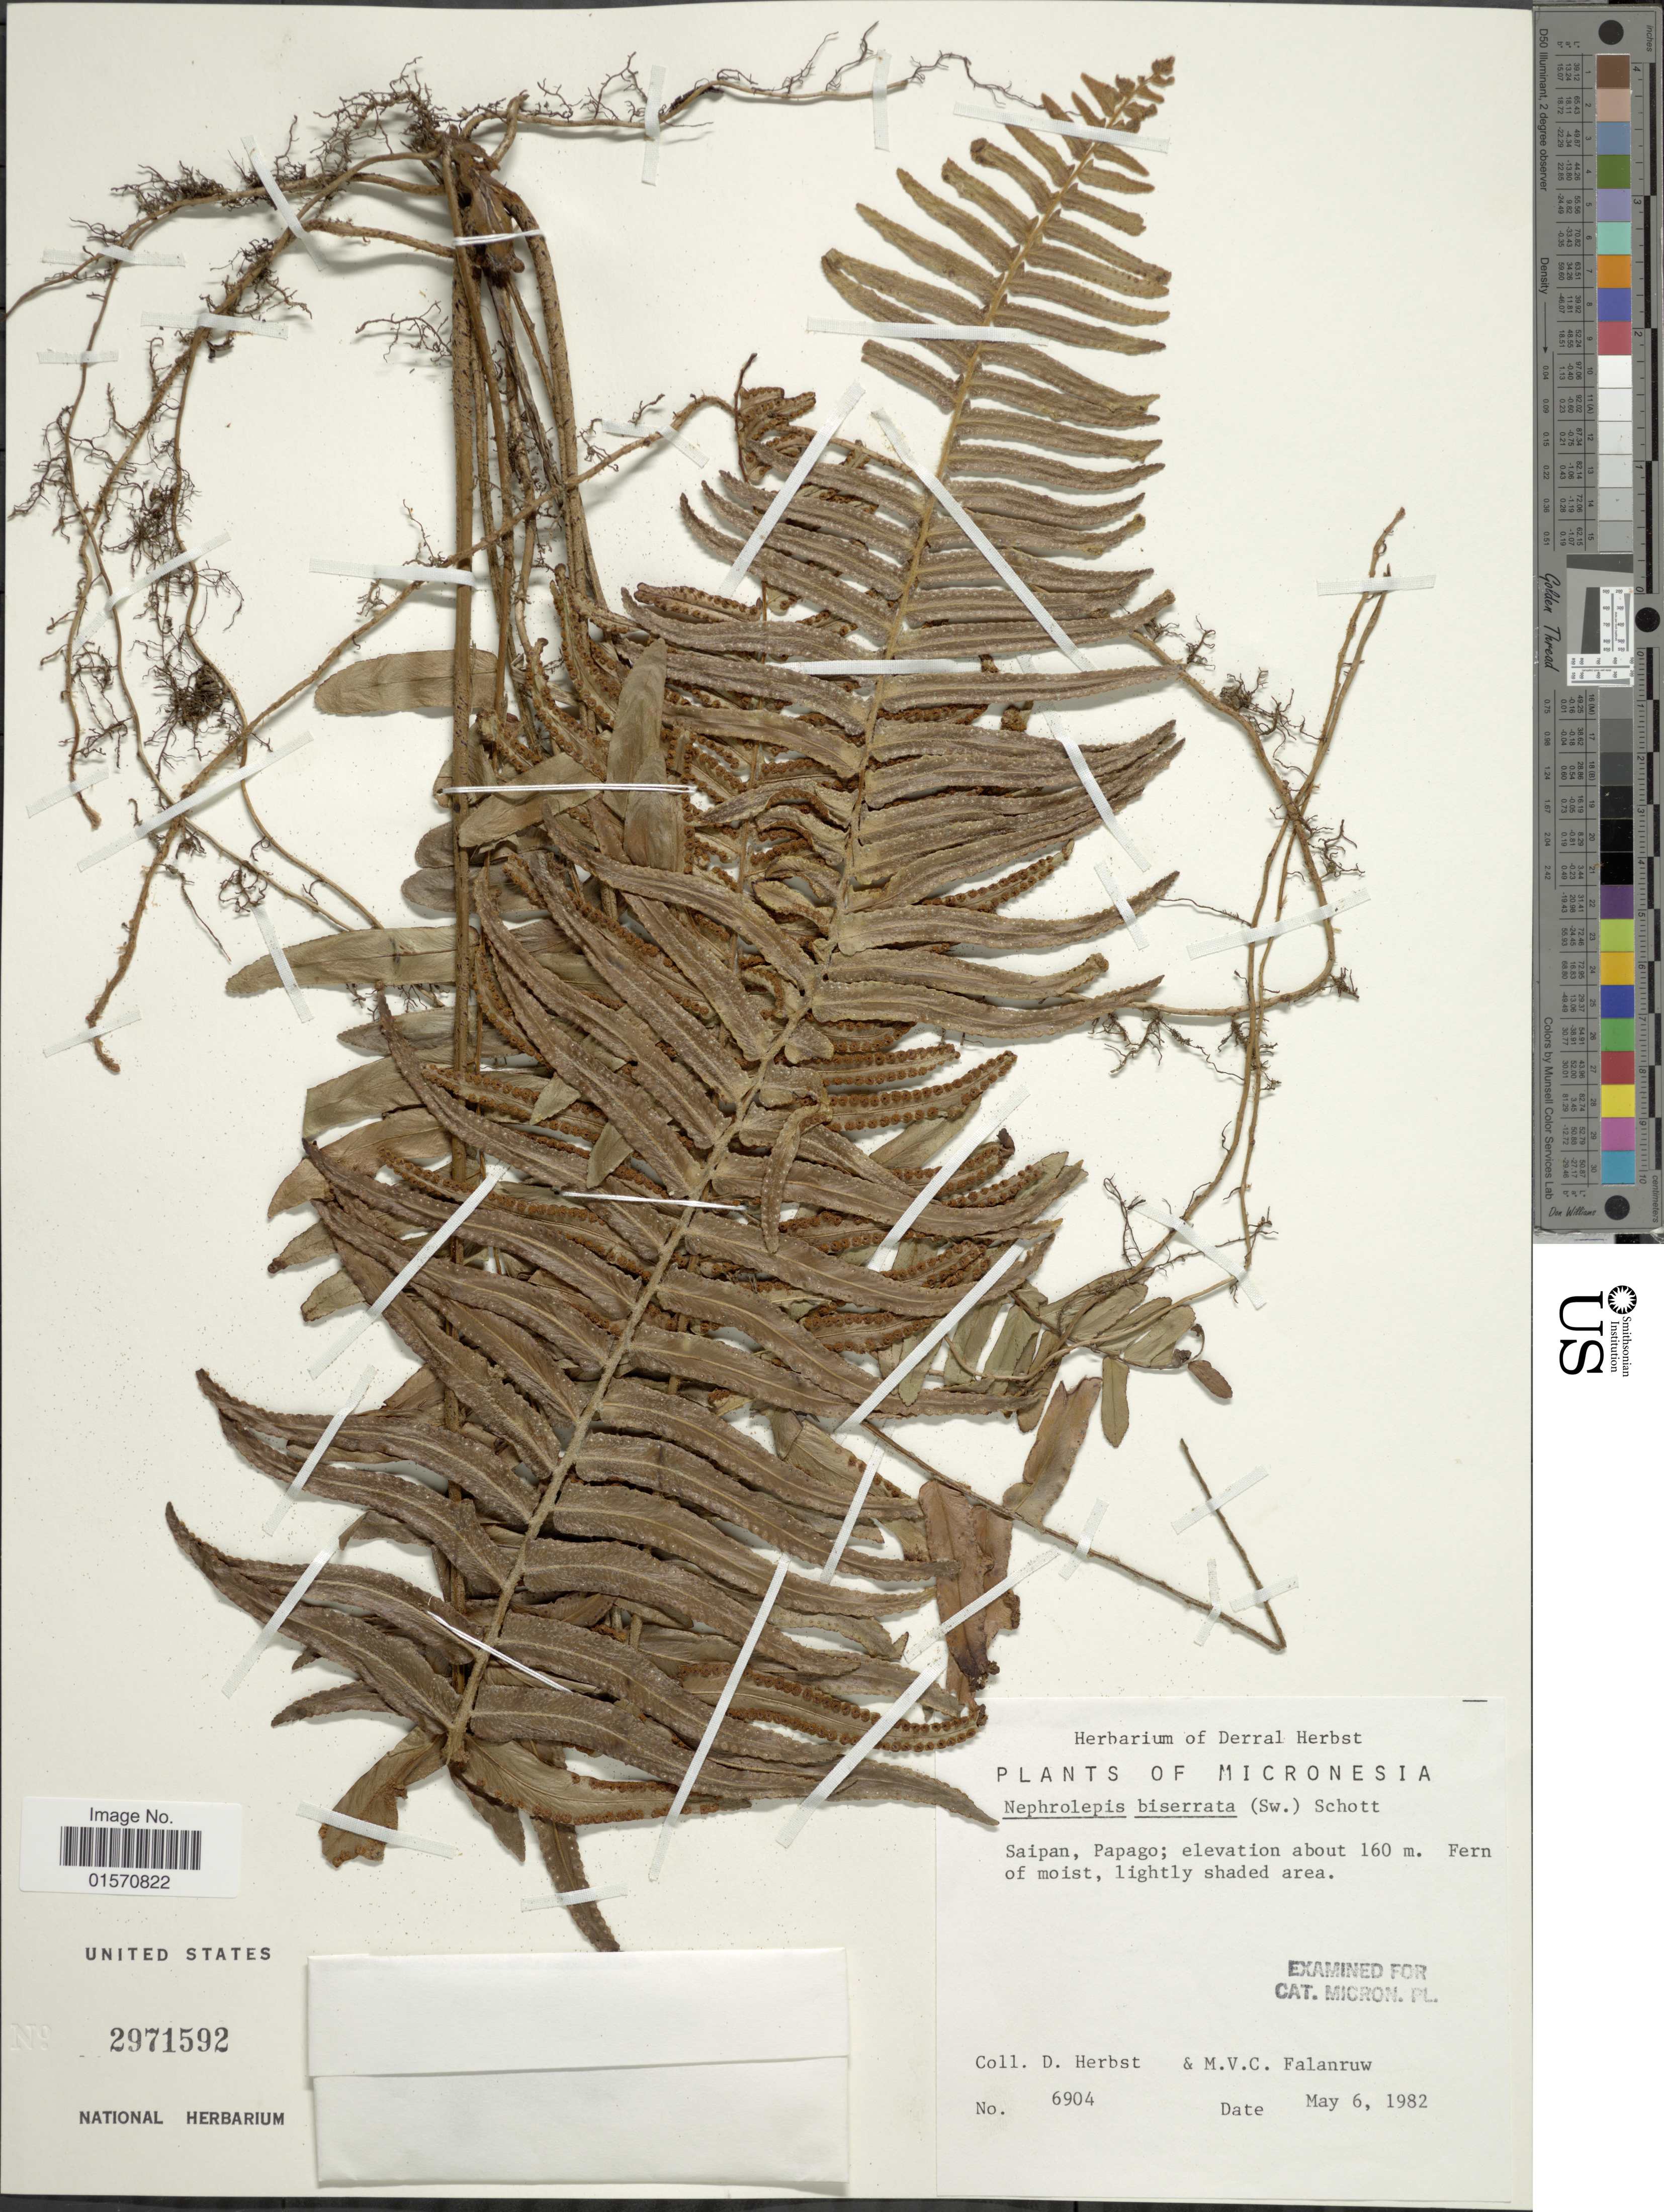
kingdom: Plantae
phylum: Tracheophyta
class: Polypodiopsida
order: Polypodiales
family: Nephrolepidaceae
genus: Nephrolepis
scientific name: Nephrolepis biserrata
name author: (Sw.) Schott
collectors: D. Herbst & M. V. Falanruw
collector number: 6904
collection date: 1982-05-06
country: Northern Mariana Islands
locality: Micronesia. Saipan, Papago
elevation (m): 160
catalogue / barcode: US 2971592